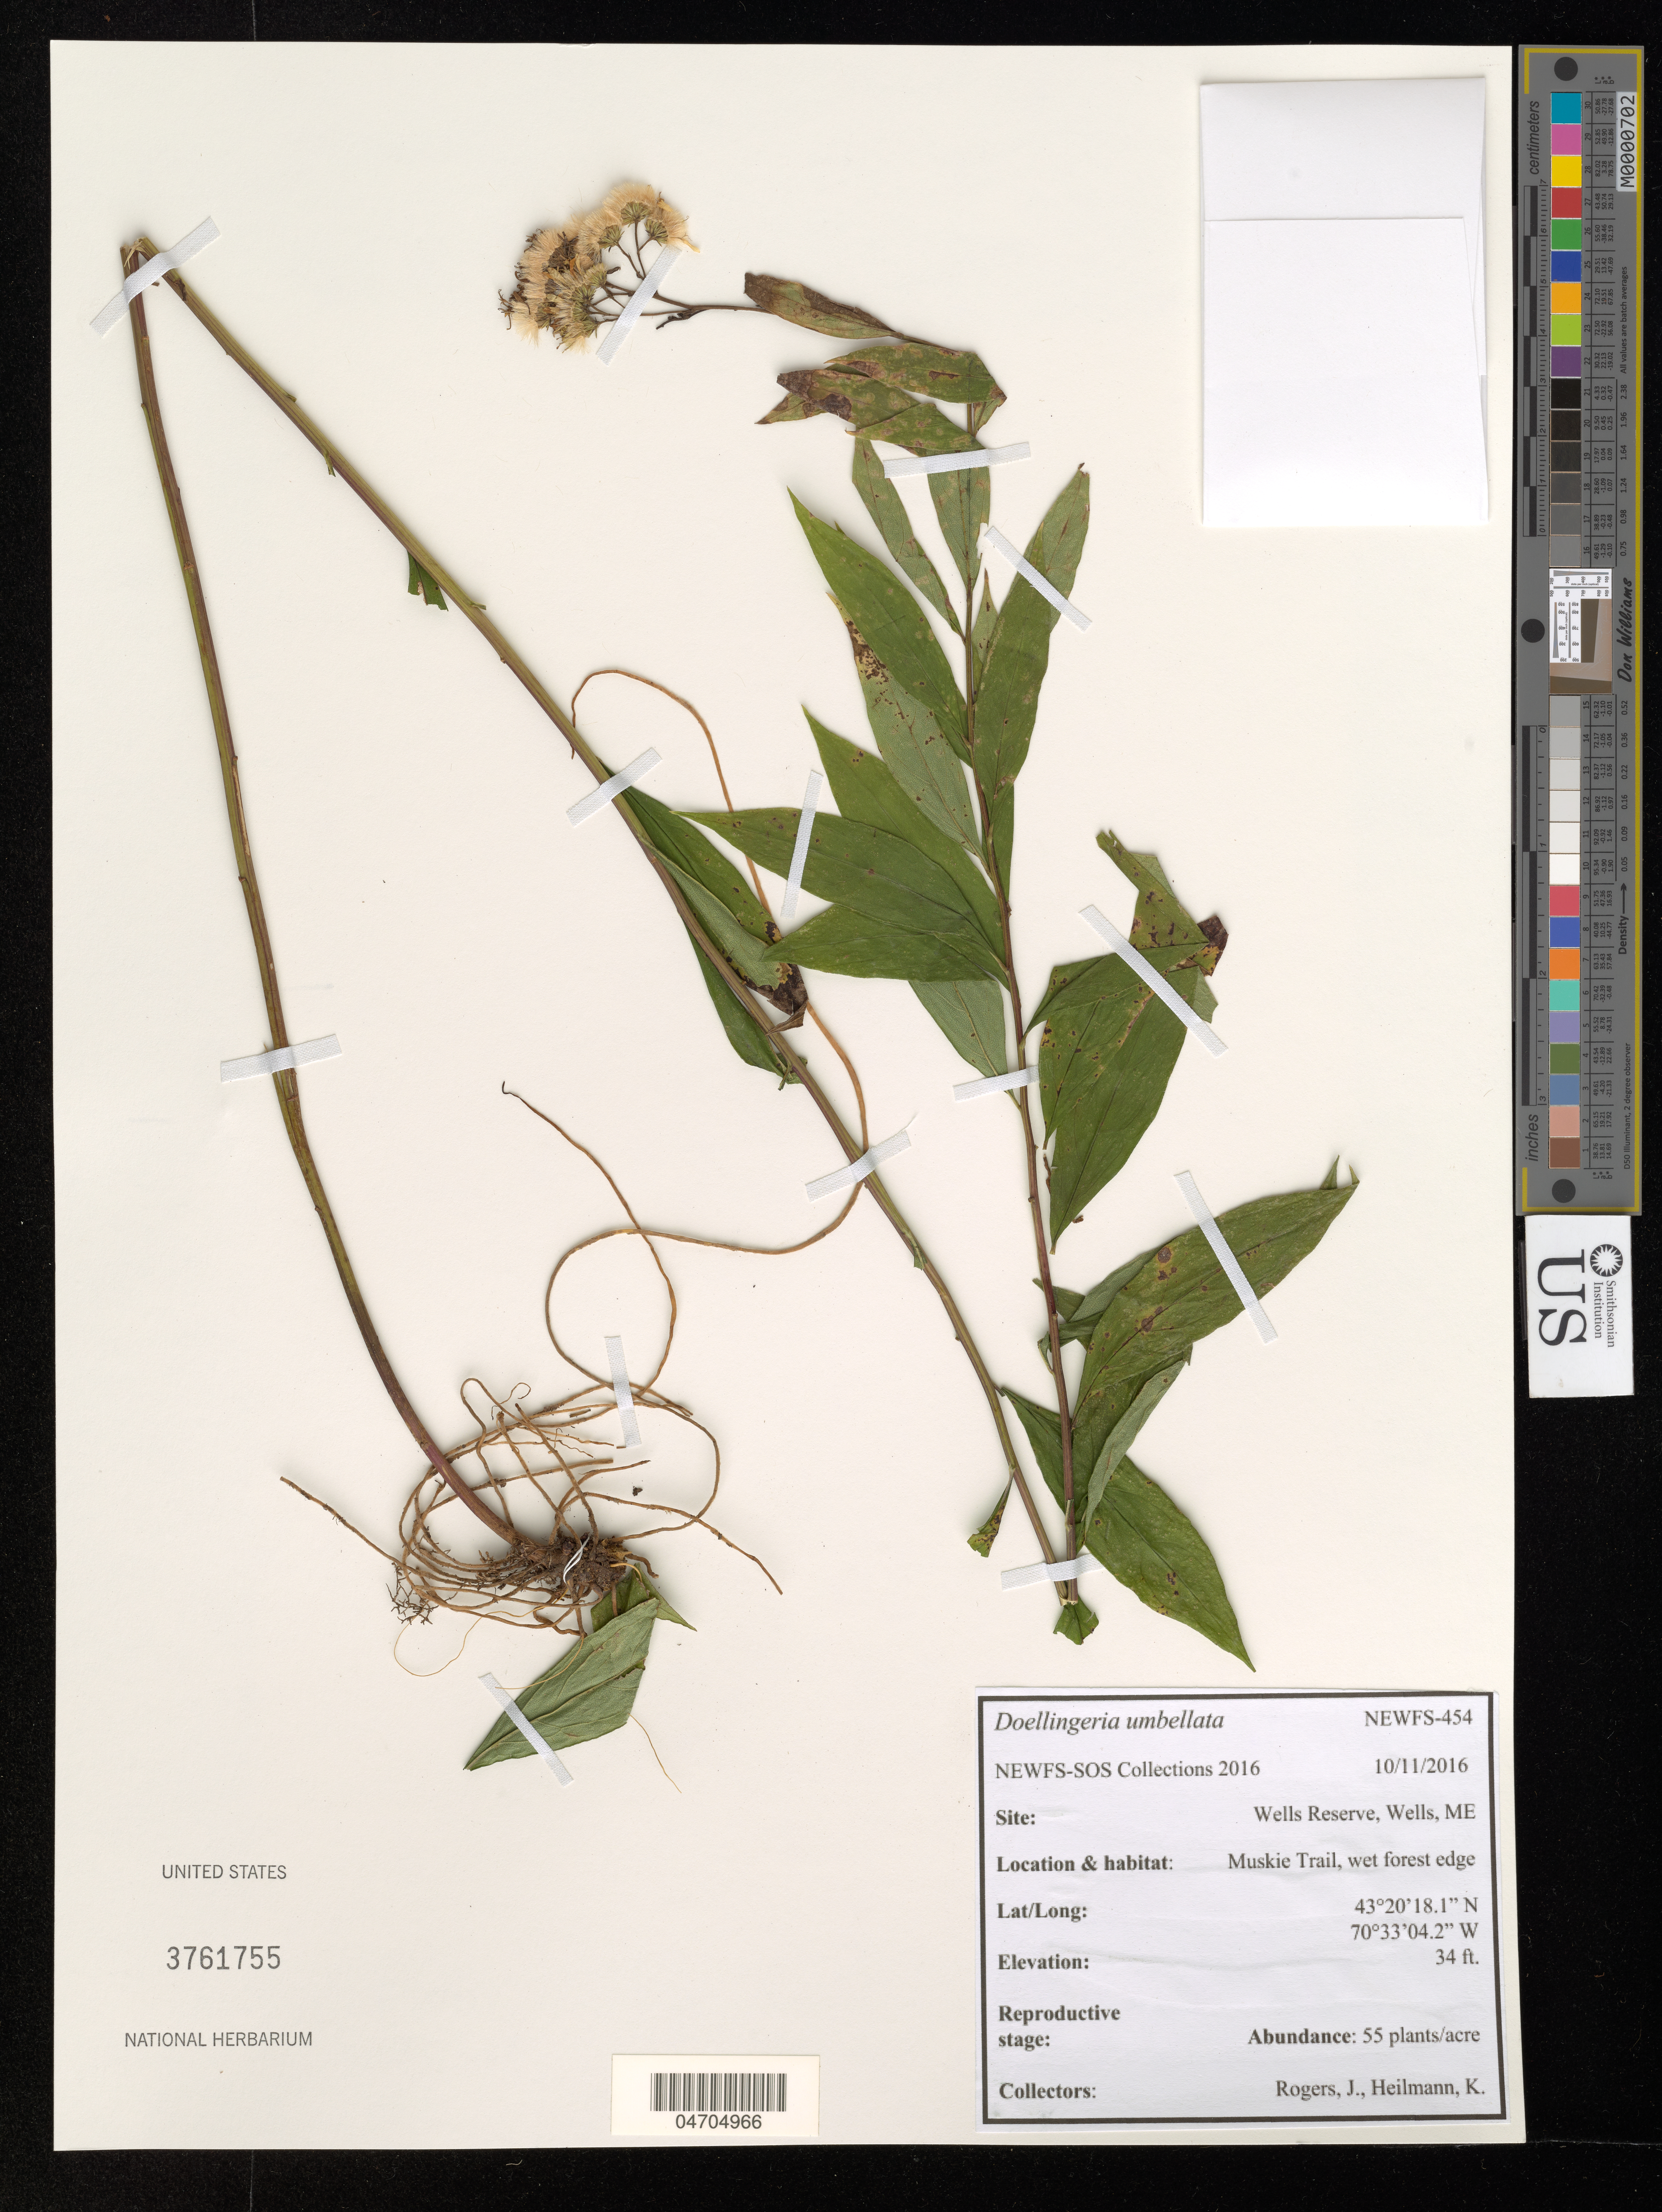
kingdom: Plantae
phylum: Tracheophyta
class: Magnoliopsida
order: Asterales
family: Asteraceae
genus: Doellingeria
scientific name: Doellingeria umbellata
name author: (Mill.) Nees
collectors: J. Rogers & K. Heilmann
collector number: NEWFS-454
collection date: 2016-10-11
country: United States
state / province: Maine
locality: Wells Reserve, Wells.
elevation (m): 10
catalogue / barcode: US 3761755